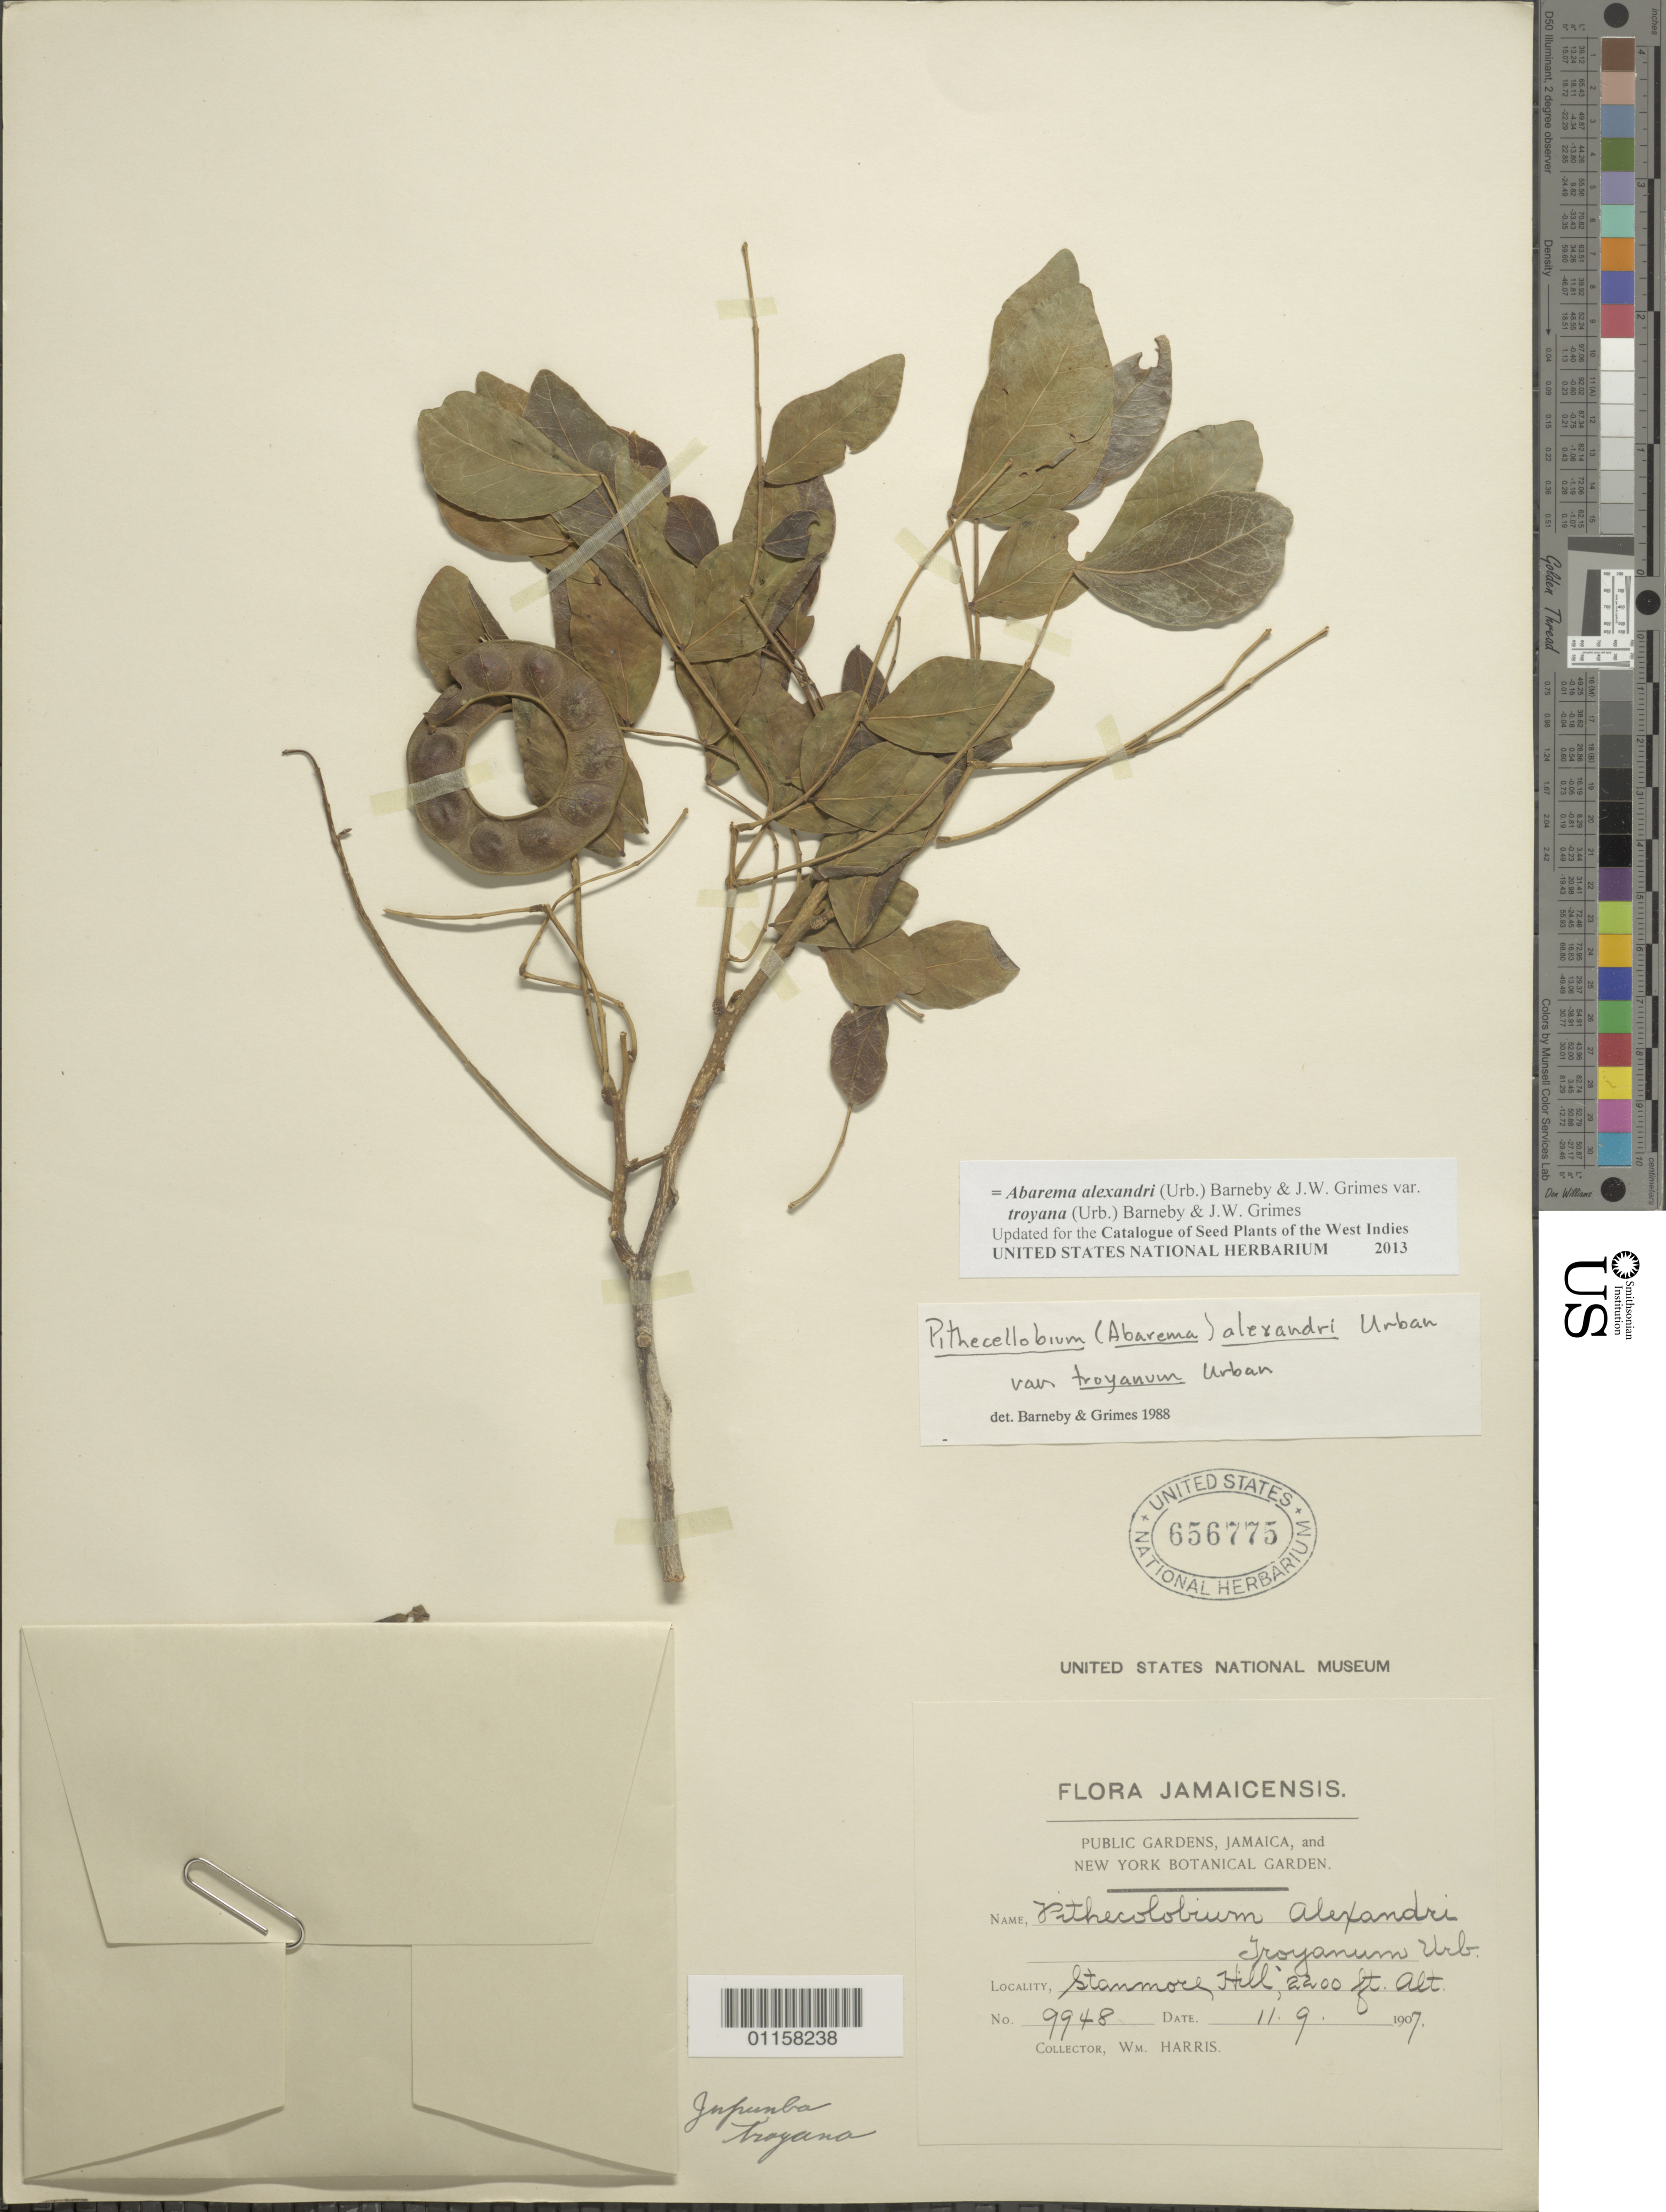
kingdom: Plantae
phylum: Tracheophyta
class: Magnoliopsida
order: Fabales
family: Fabaceae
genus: Jupunba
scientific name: Jupunba troyana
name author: (Urb.) Britton & Rose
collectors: W. H. Harris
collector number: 9948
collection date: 1907-11-11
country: Jamaica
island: Jamaica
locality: Stanmore Hill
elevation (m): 671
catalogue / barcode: US 656775